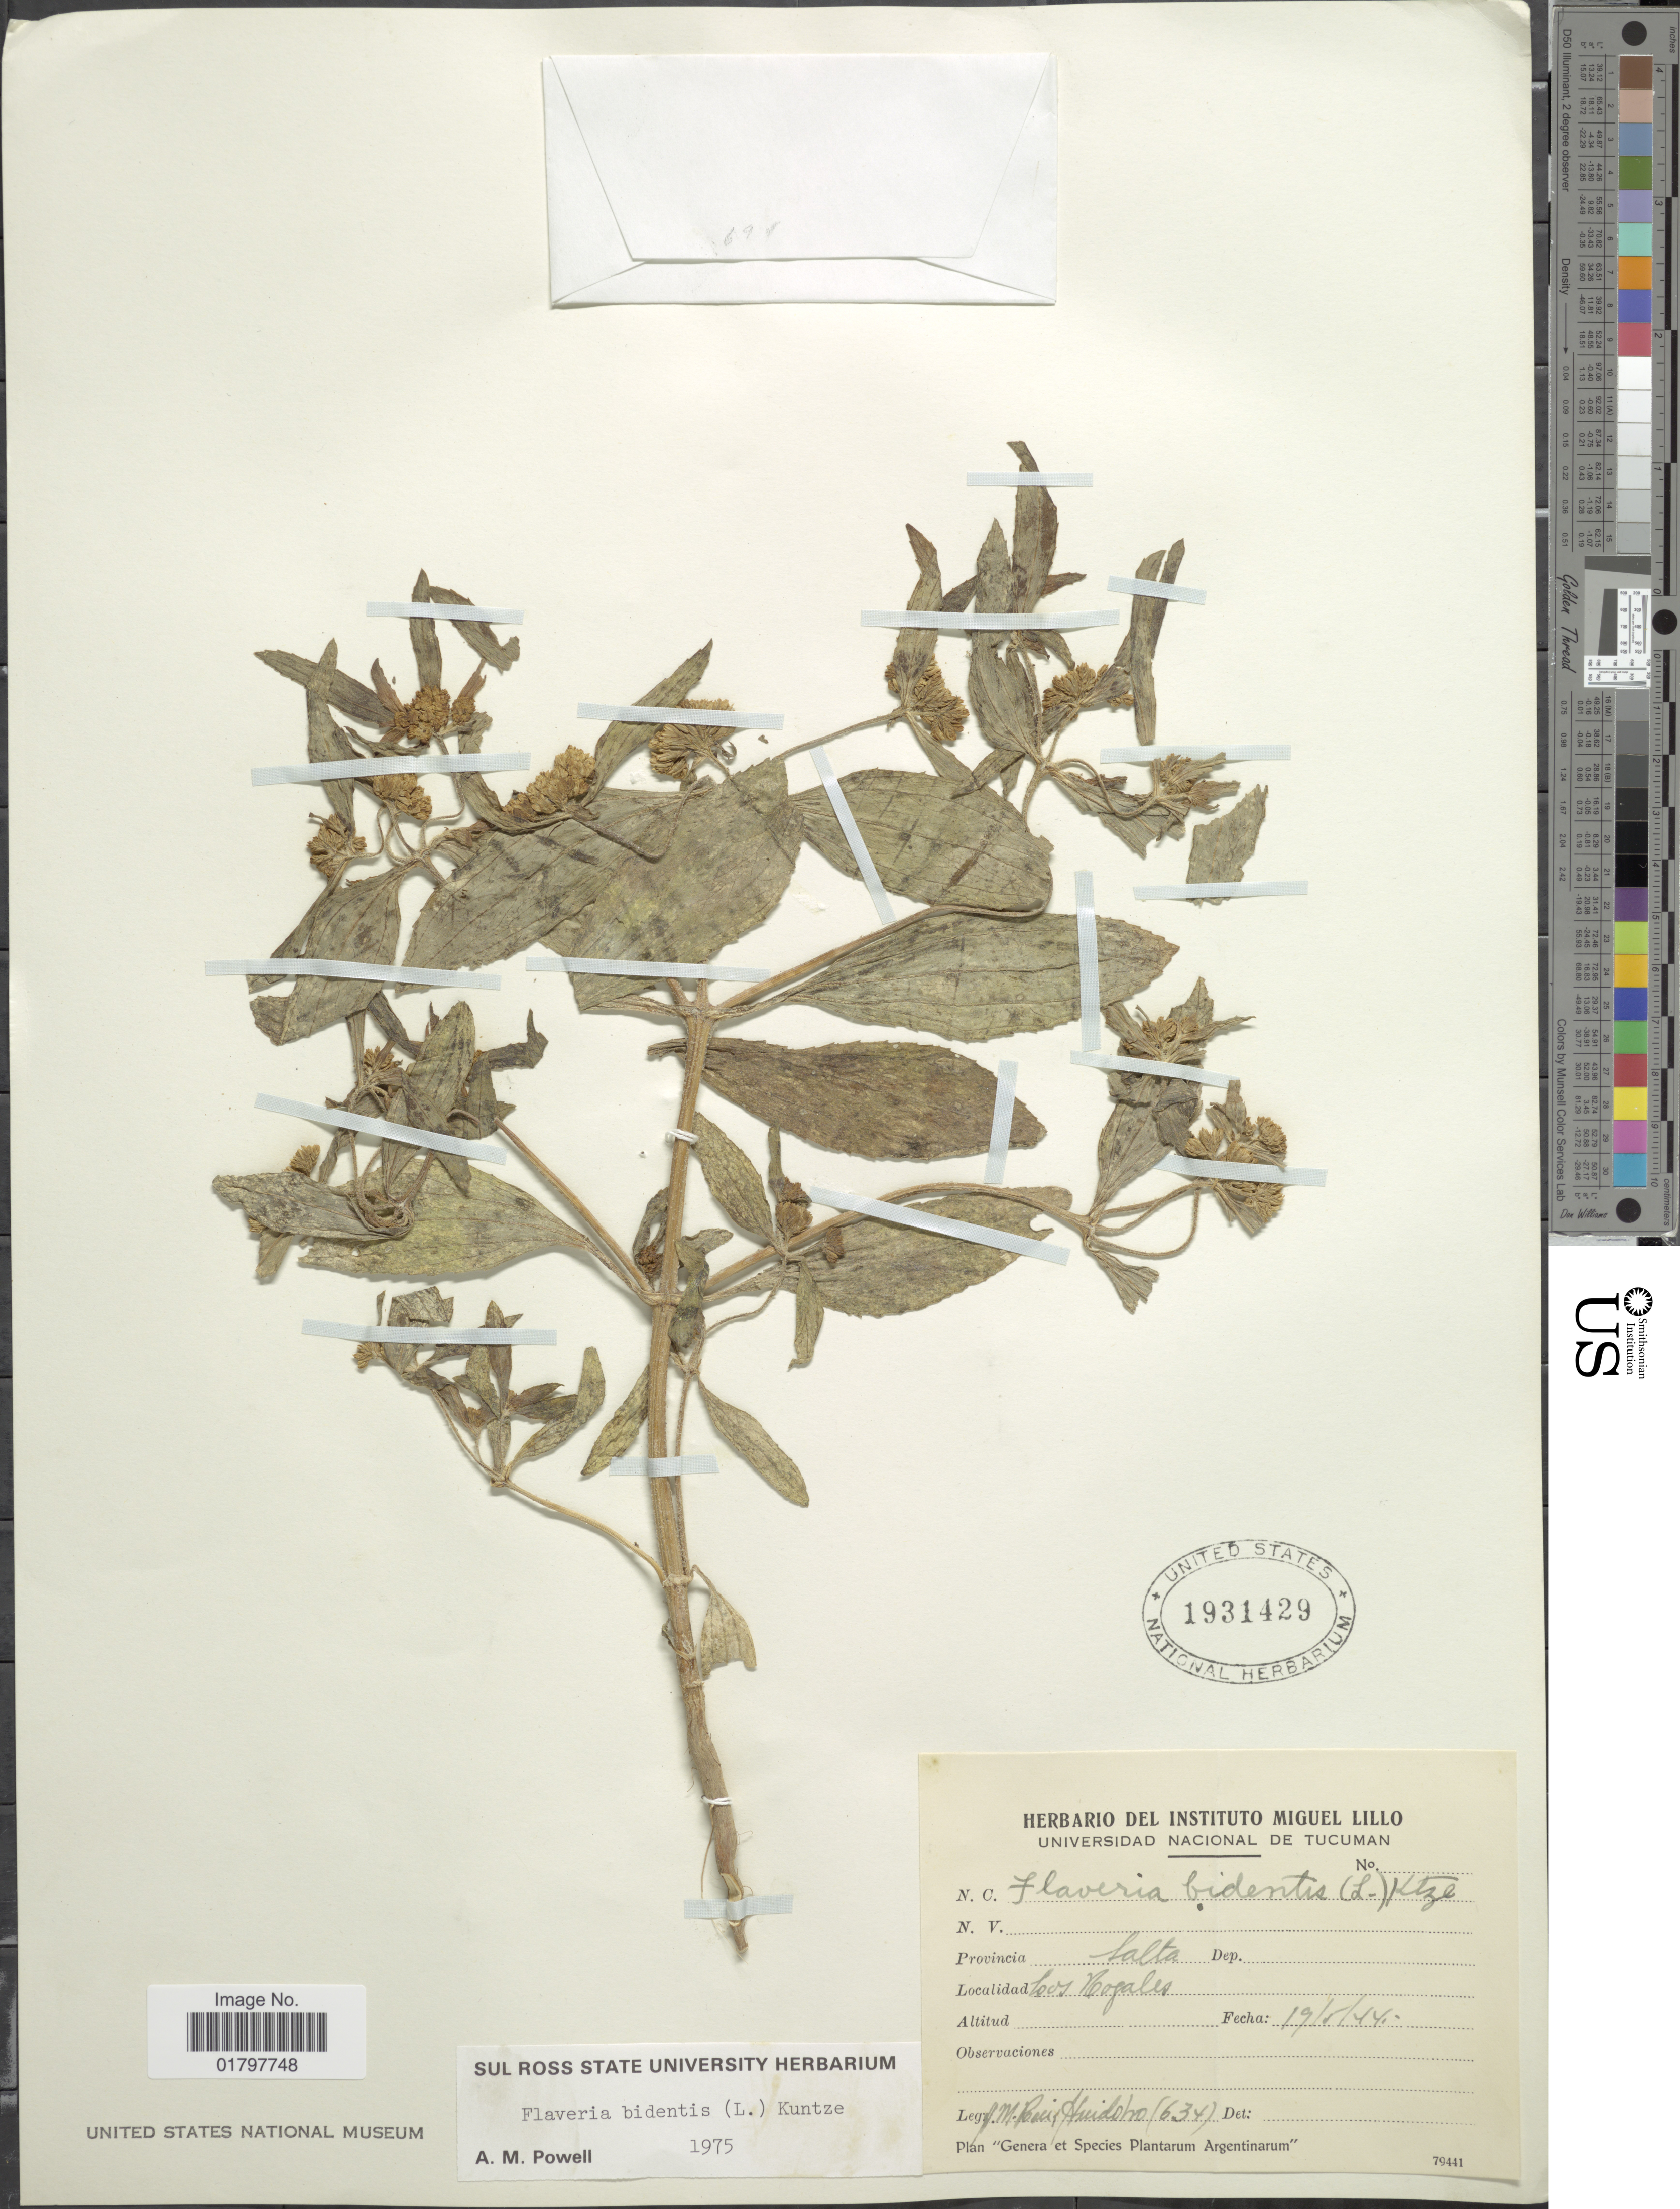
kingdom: Plantae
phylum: Tracheophyta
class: Magnoliopsida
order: Asterales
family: Asteraceae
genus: Flaveria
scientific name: Flaveria bidentis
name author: (L.) Kuntze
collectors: J. M. Ruiz Huidobo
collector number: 634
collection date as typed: Transcribed d/m/y: 19/5/44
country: Argentina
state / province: Salta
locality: Provincia Salta. Los Bogales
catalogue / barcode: US 1931429